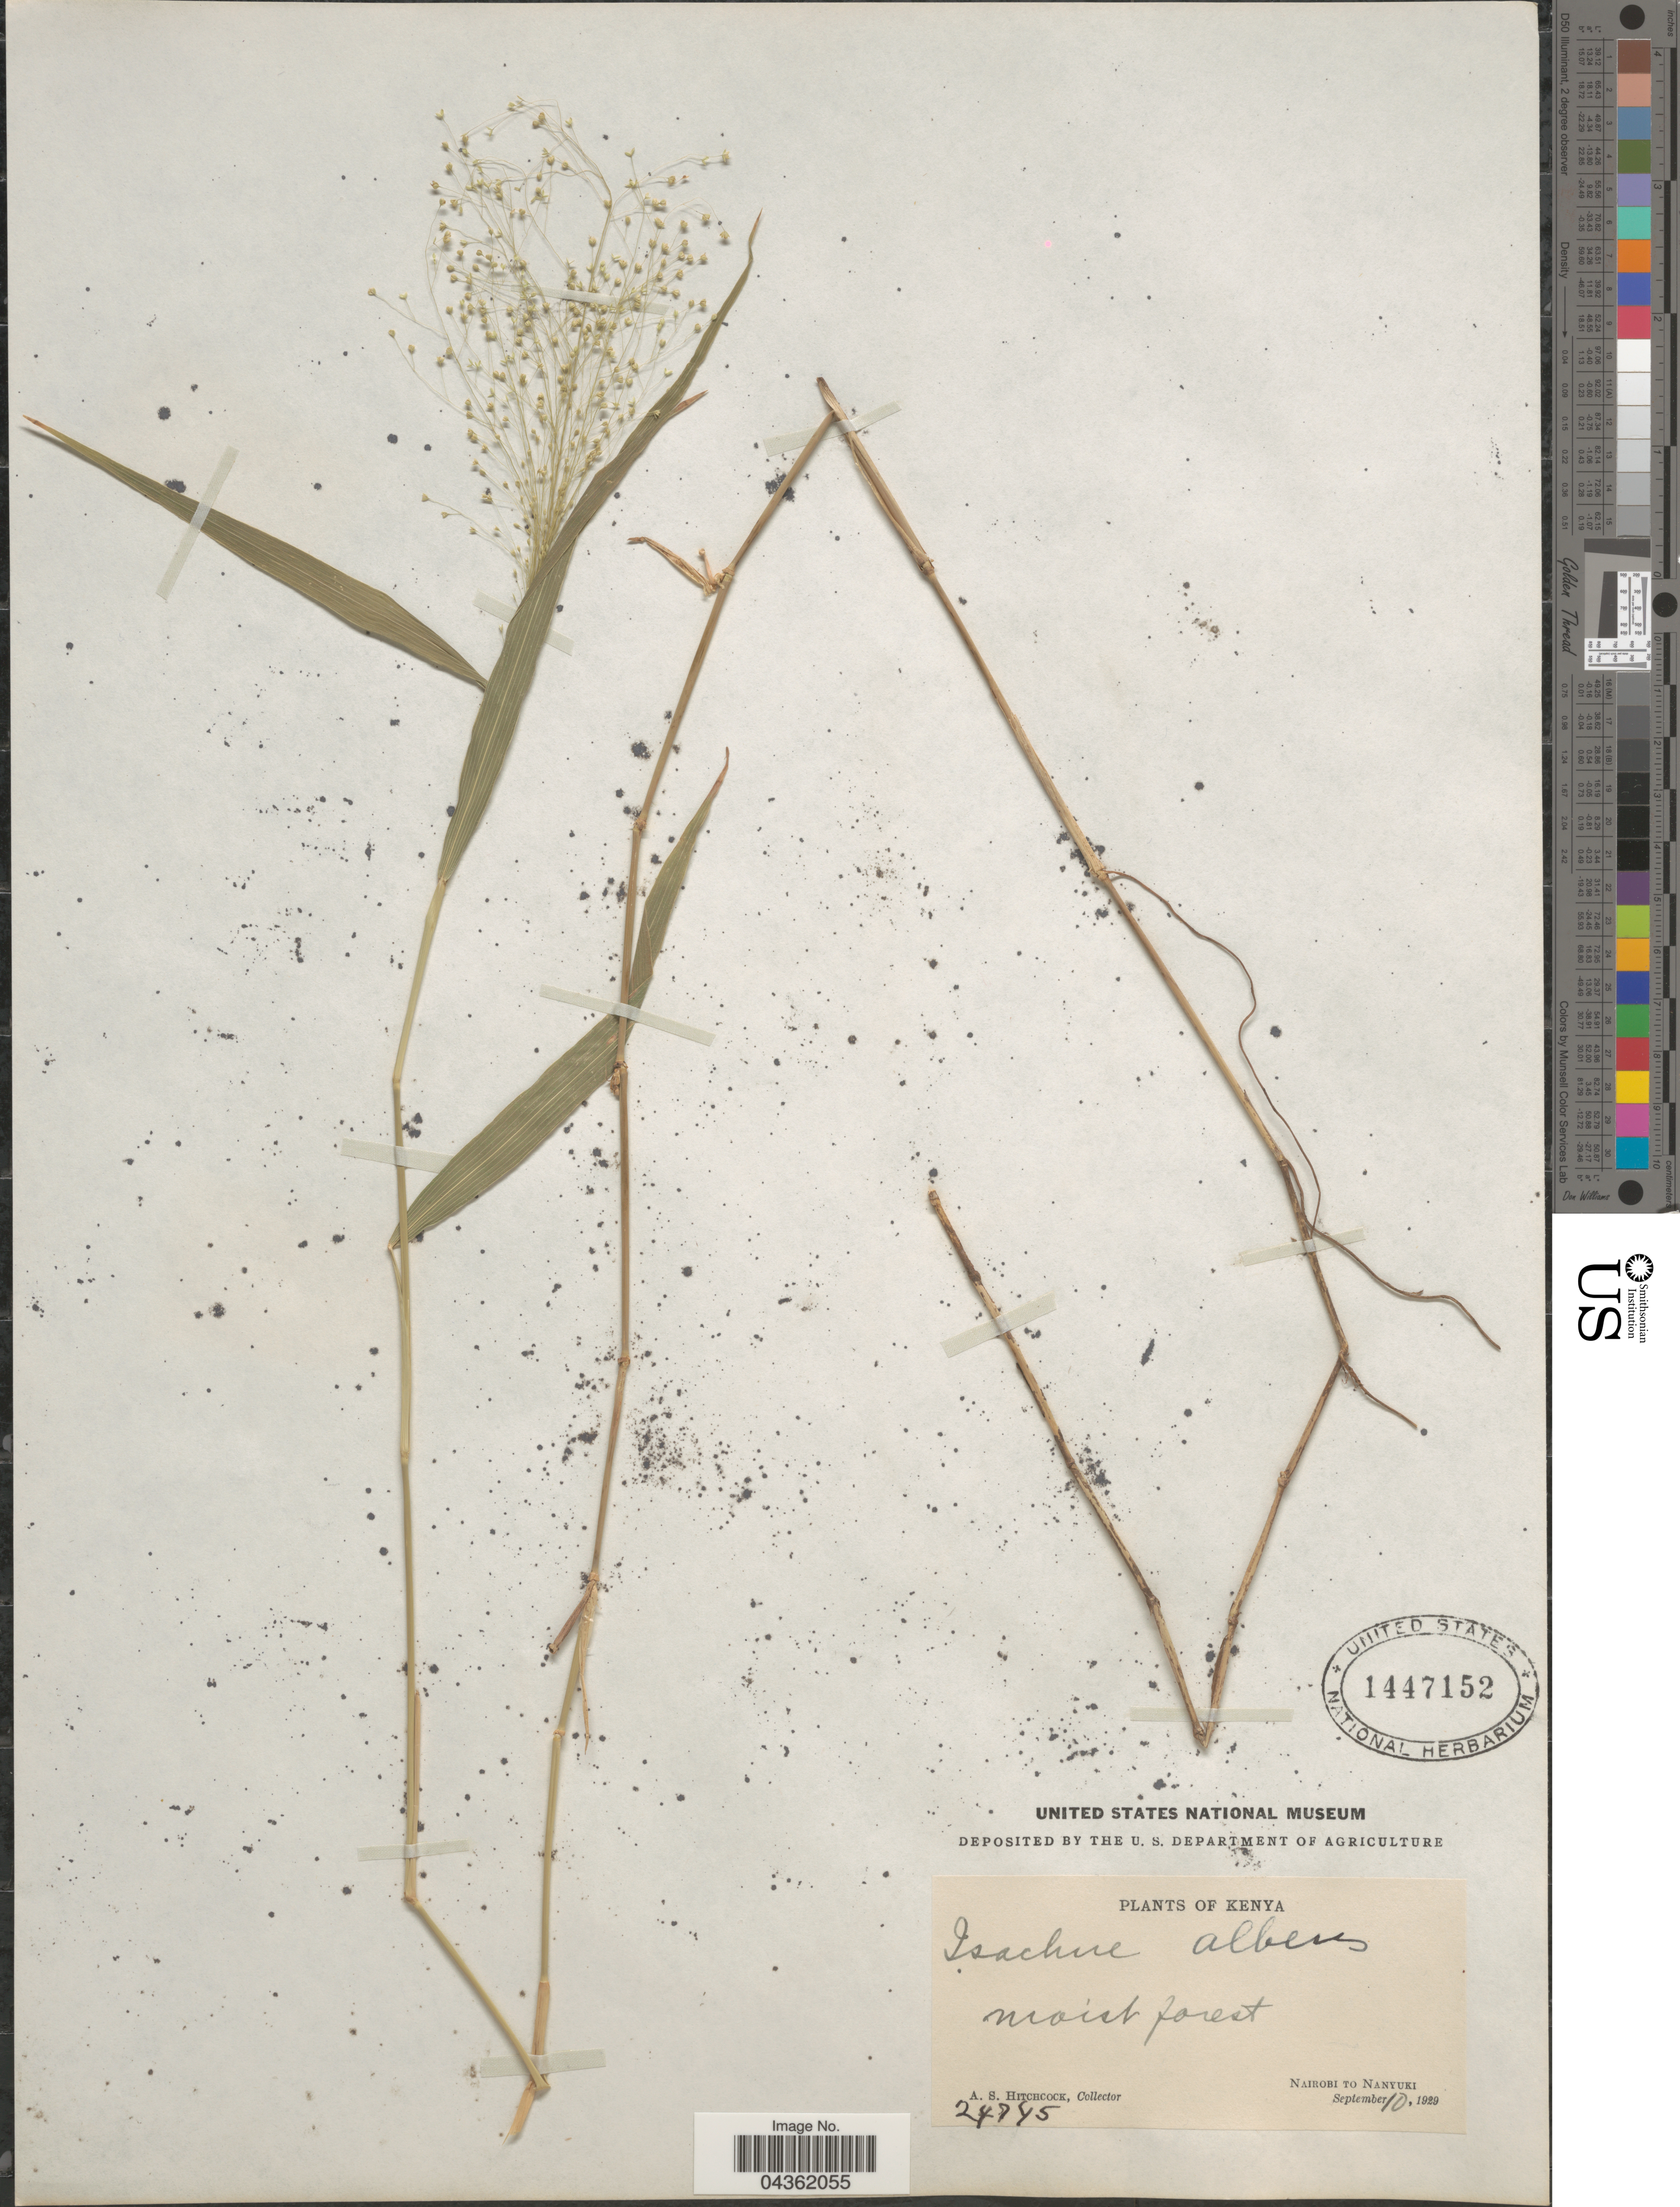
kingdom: Plantae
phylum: Tracheophyta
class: Liliopsida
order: Poales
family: Poaceae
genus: Isachne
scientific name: Isachne mauritiana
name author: Kunth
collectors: A. S. Hitchcock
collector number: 24745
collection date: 1929-09-10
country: Kenya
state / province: Nairobi Area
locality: Nairobi to Nanyuki.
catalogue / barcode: US 1447152